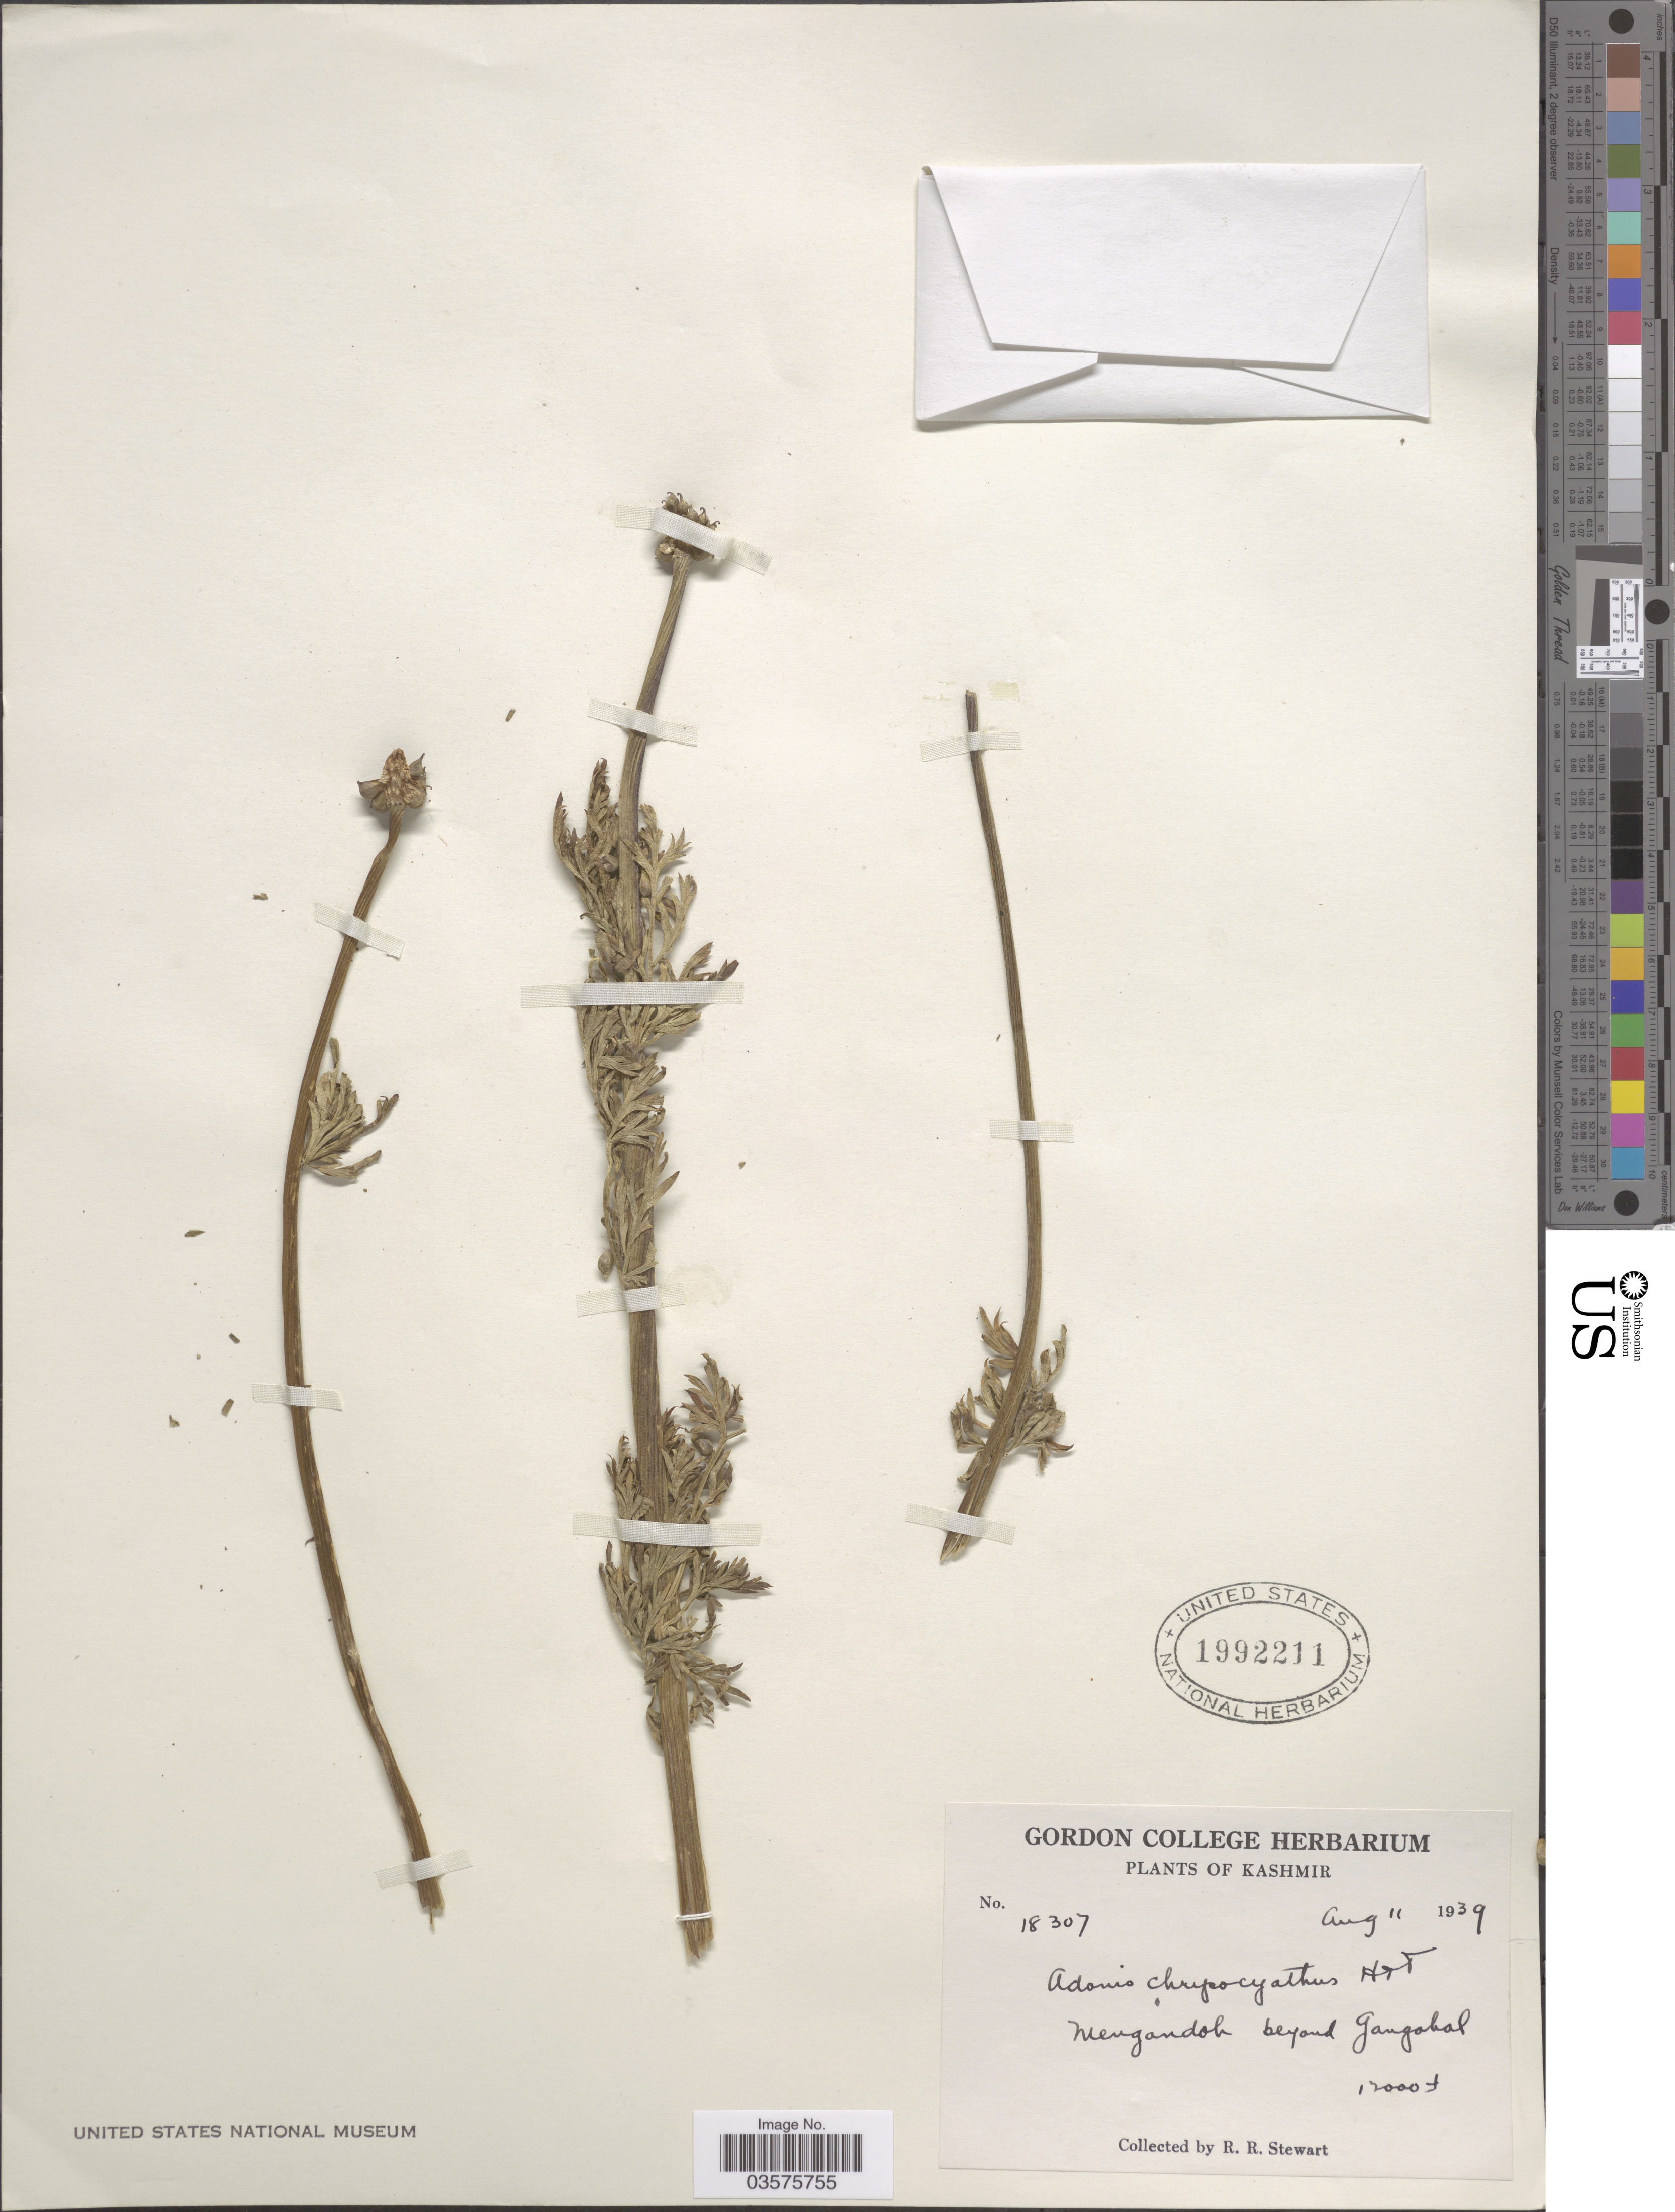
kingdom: Plantae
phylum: Tracheophyta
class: Magnoliopsida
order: Ranunculales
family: Ranunculaceae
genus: Adonis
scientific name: Adonis chrysocyathus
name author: Hook. f. & Thomson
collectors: R. Stewart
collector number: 18307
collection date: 1939-08-11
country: India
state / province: Jammu and Kashmir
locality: Kashmir. Mengandob beyond Gangabal.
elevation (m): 3658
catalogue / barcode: US 1992211